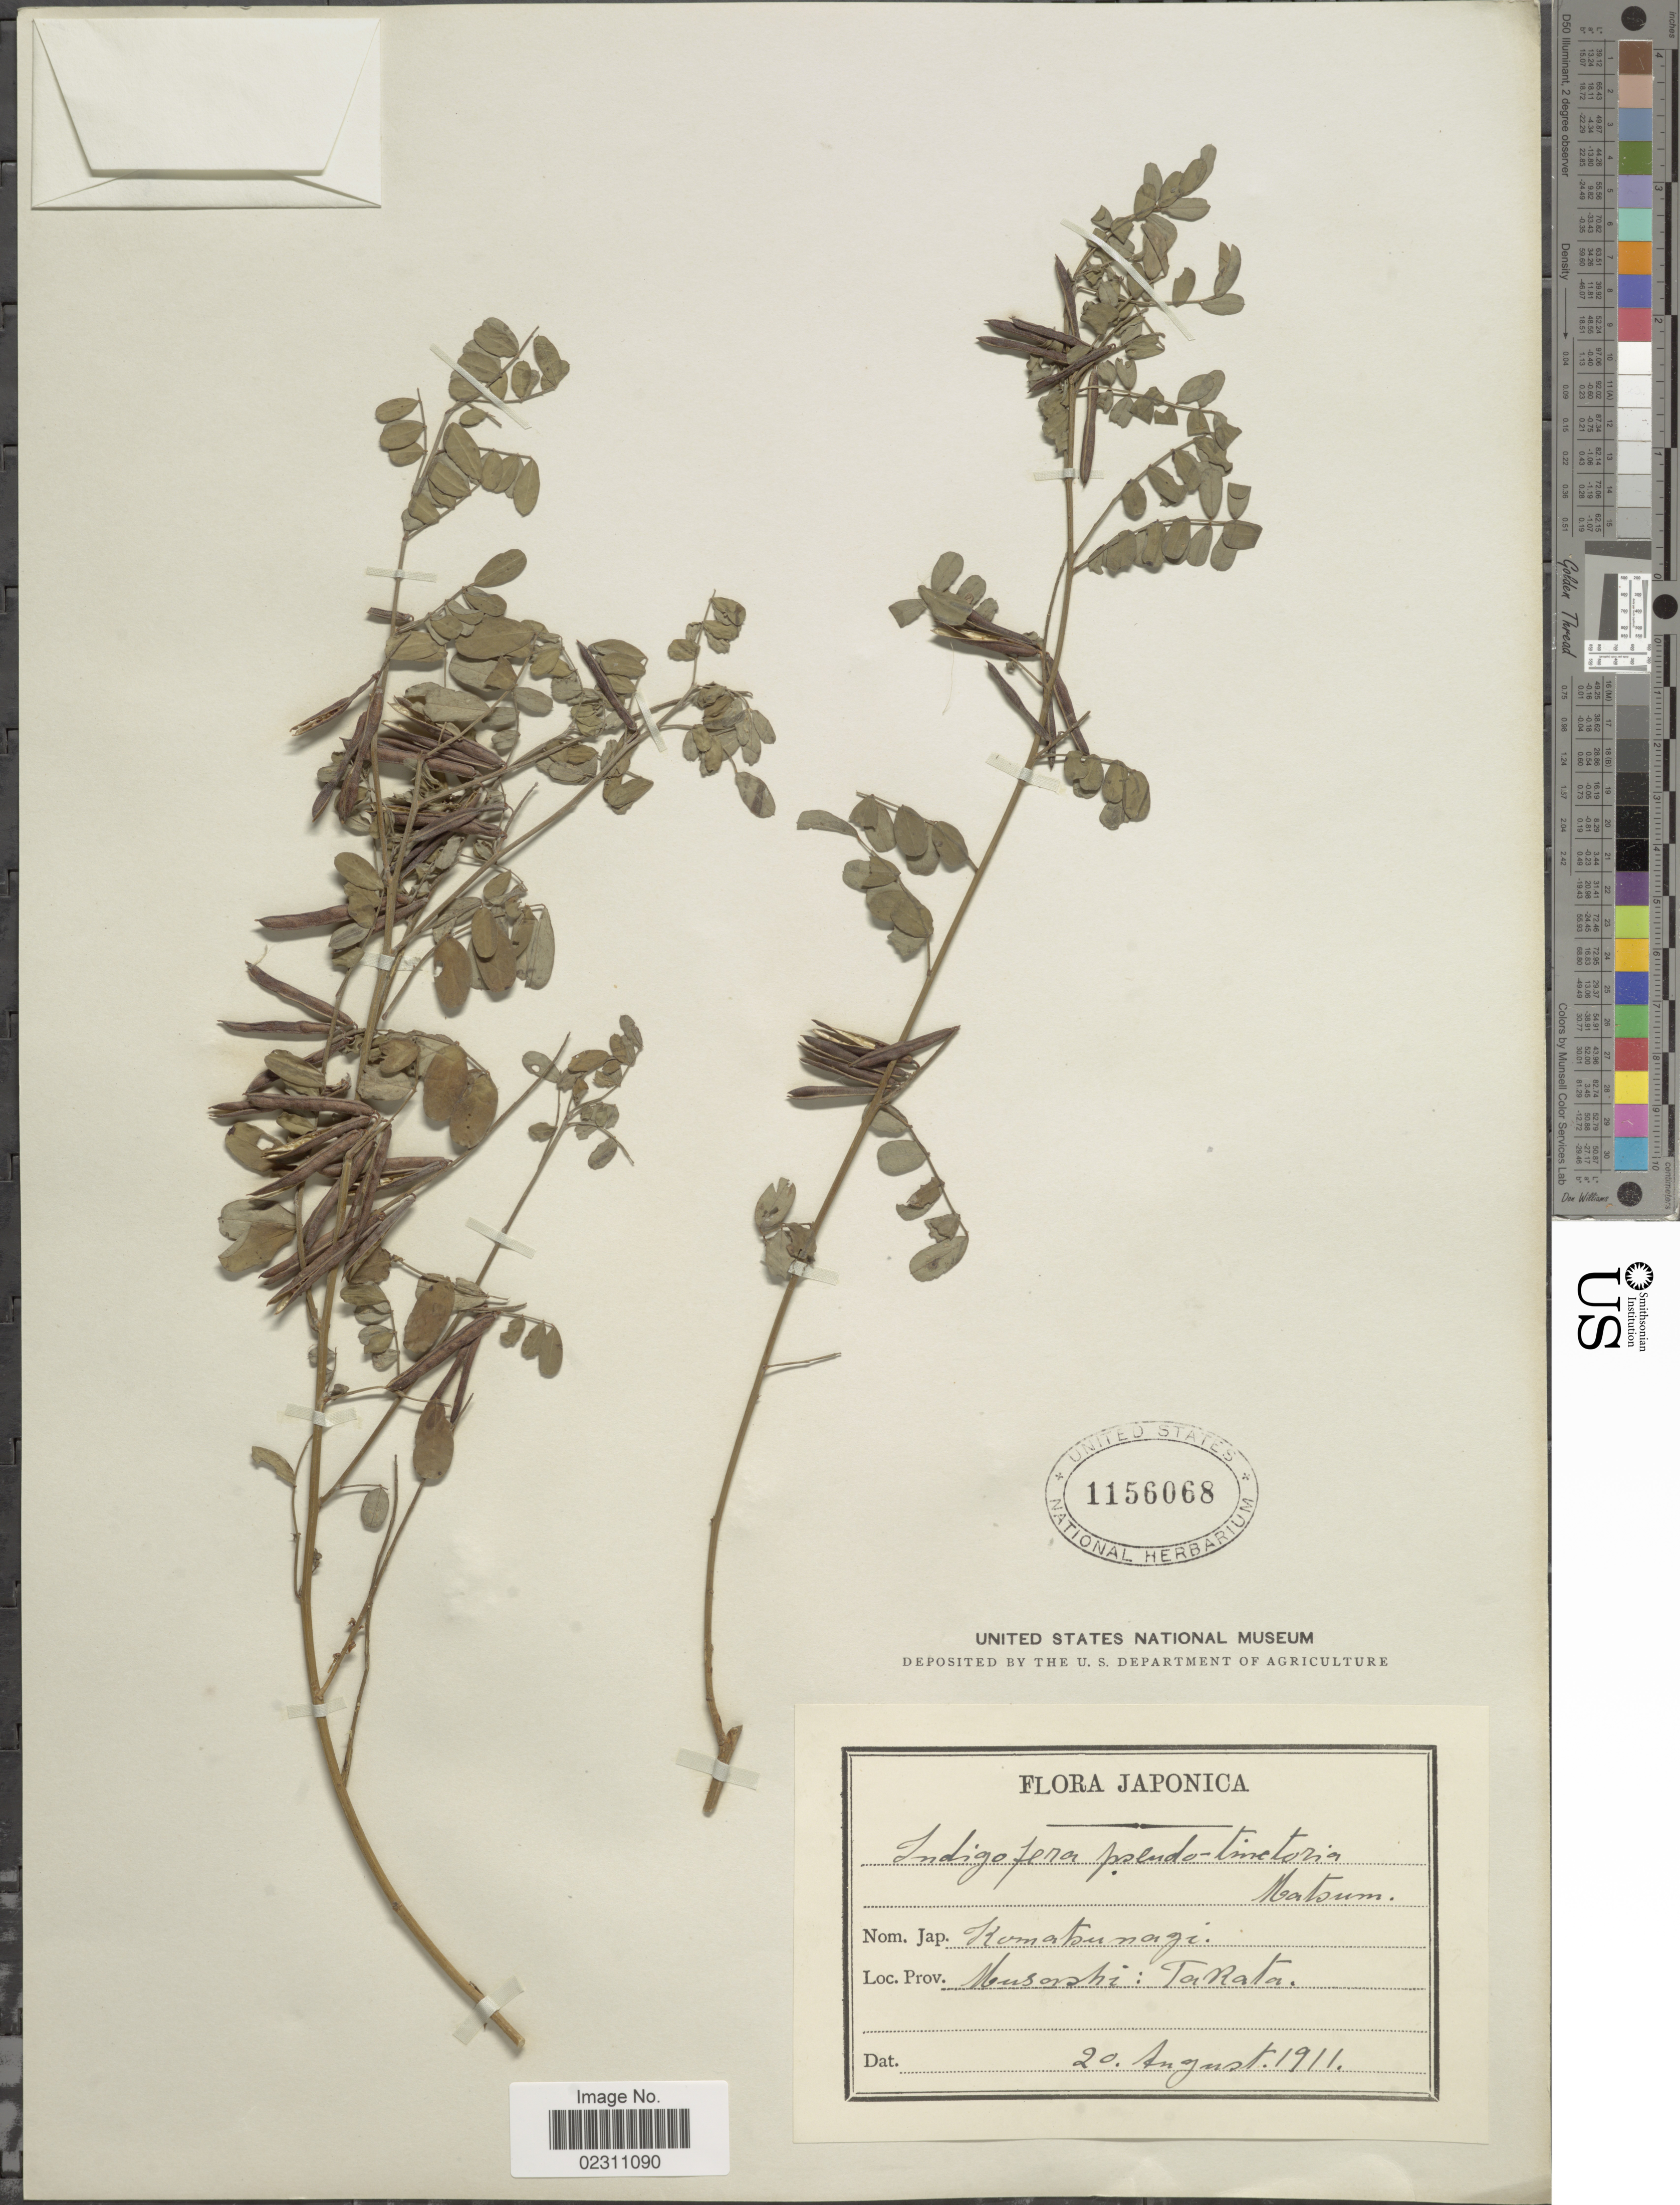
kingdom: Plantae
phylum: Tracheophyta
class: Magnoliopsida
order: Fabales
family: Fabaceae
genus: Indigofera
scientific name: Indigofera pseudotinctoria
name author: Matsum.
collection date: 1911-08-20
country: Japan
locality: Japonica, Musashi: Takata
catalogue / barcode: US 1156068